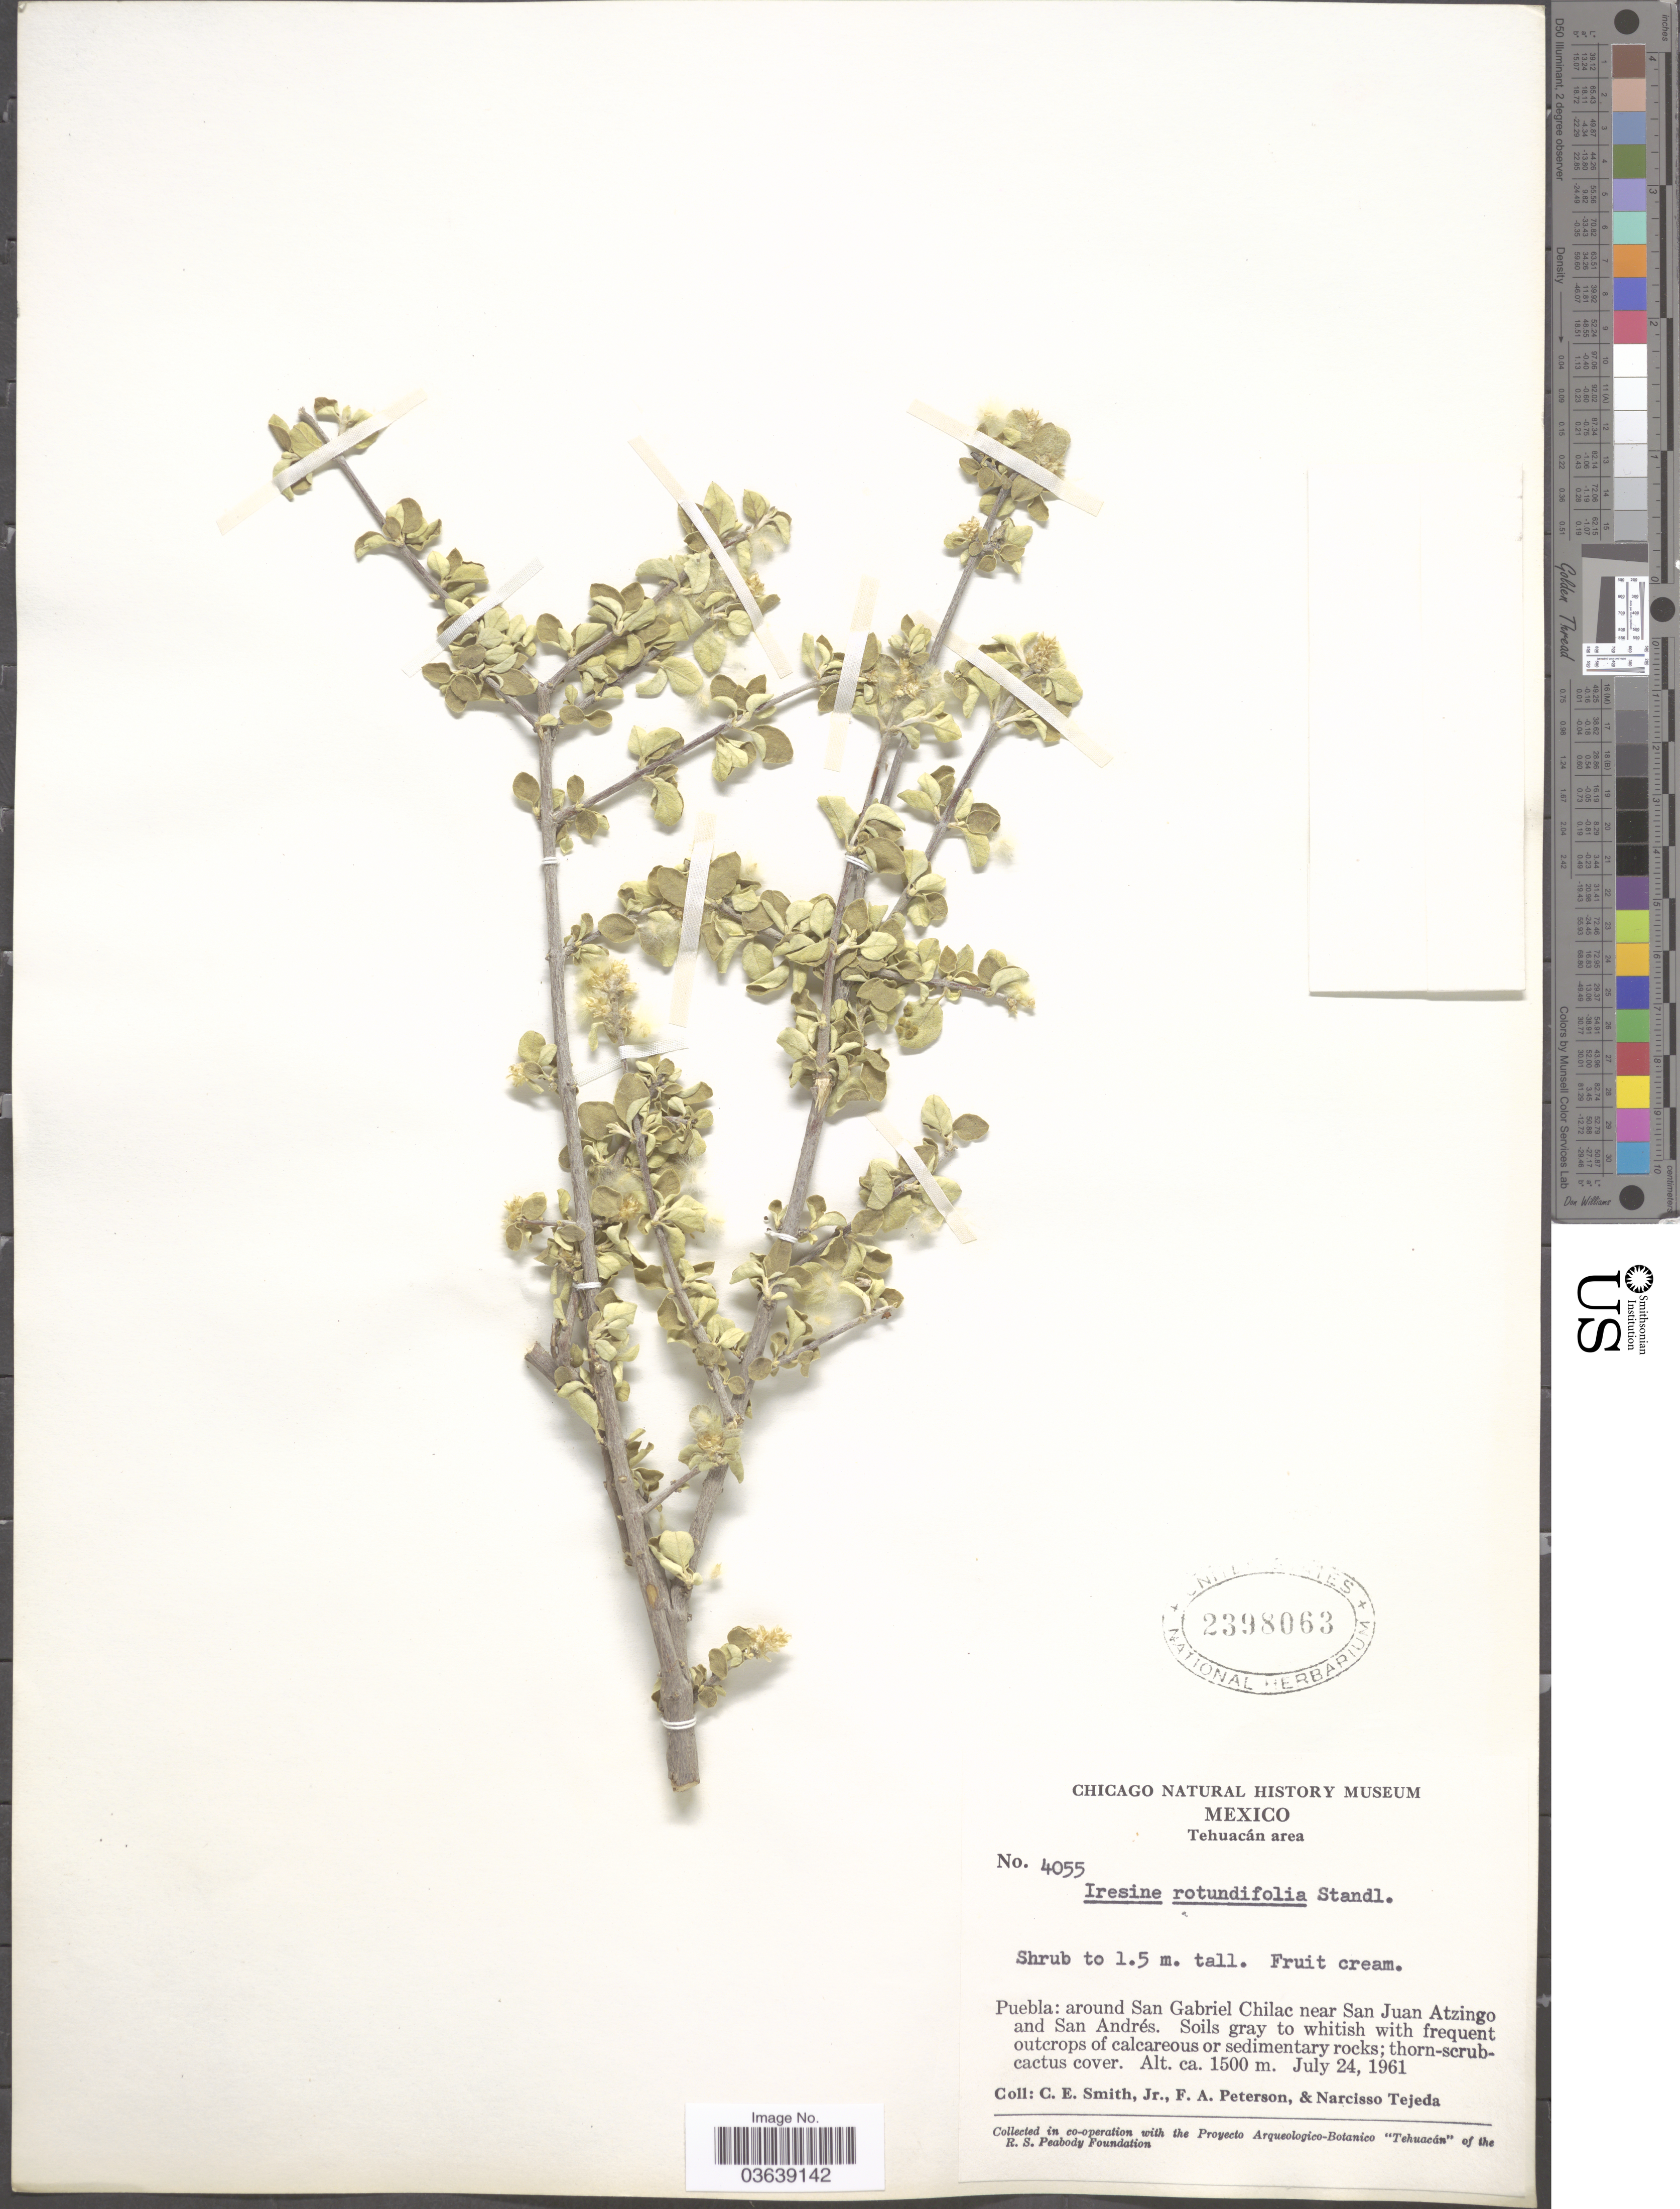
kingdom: Plantae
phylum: Tracheophyta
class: Magnoliopsida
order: Caryophyllales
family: Amaranthaceae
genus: Iresine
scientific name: Iresine rotundifolia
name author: Standl.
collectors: C. E. Smith Jr., F. A. Peterson & N. Tejeda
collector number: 4055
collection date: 1961-07-24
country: Mexico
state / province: Puebla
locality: Tehuacán area. Around San Gabriel Chilac near San Juan Atzingo and San Andrés.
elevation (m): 1500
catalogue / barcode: US 2398063